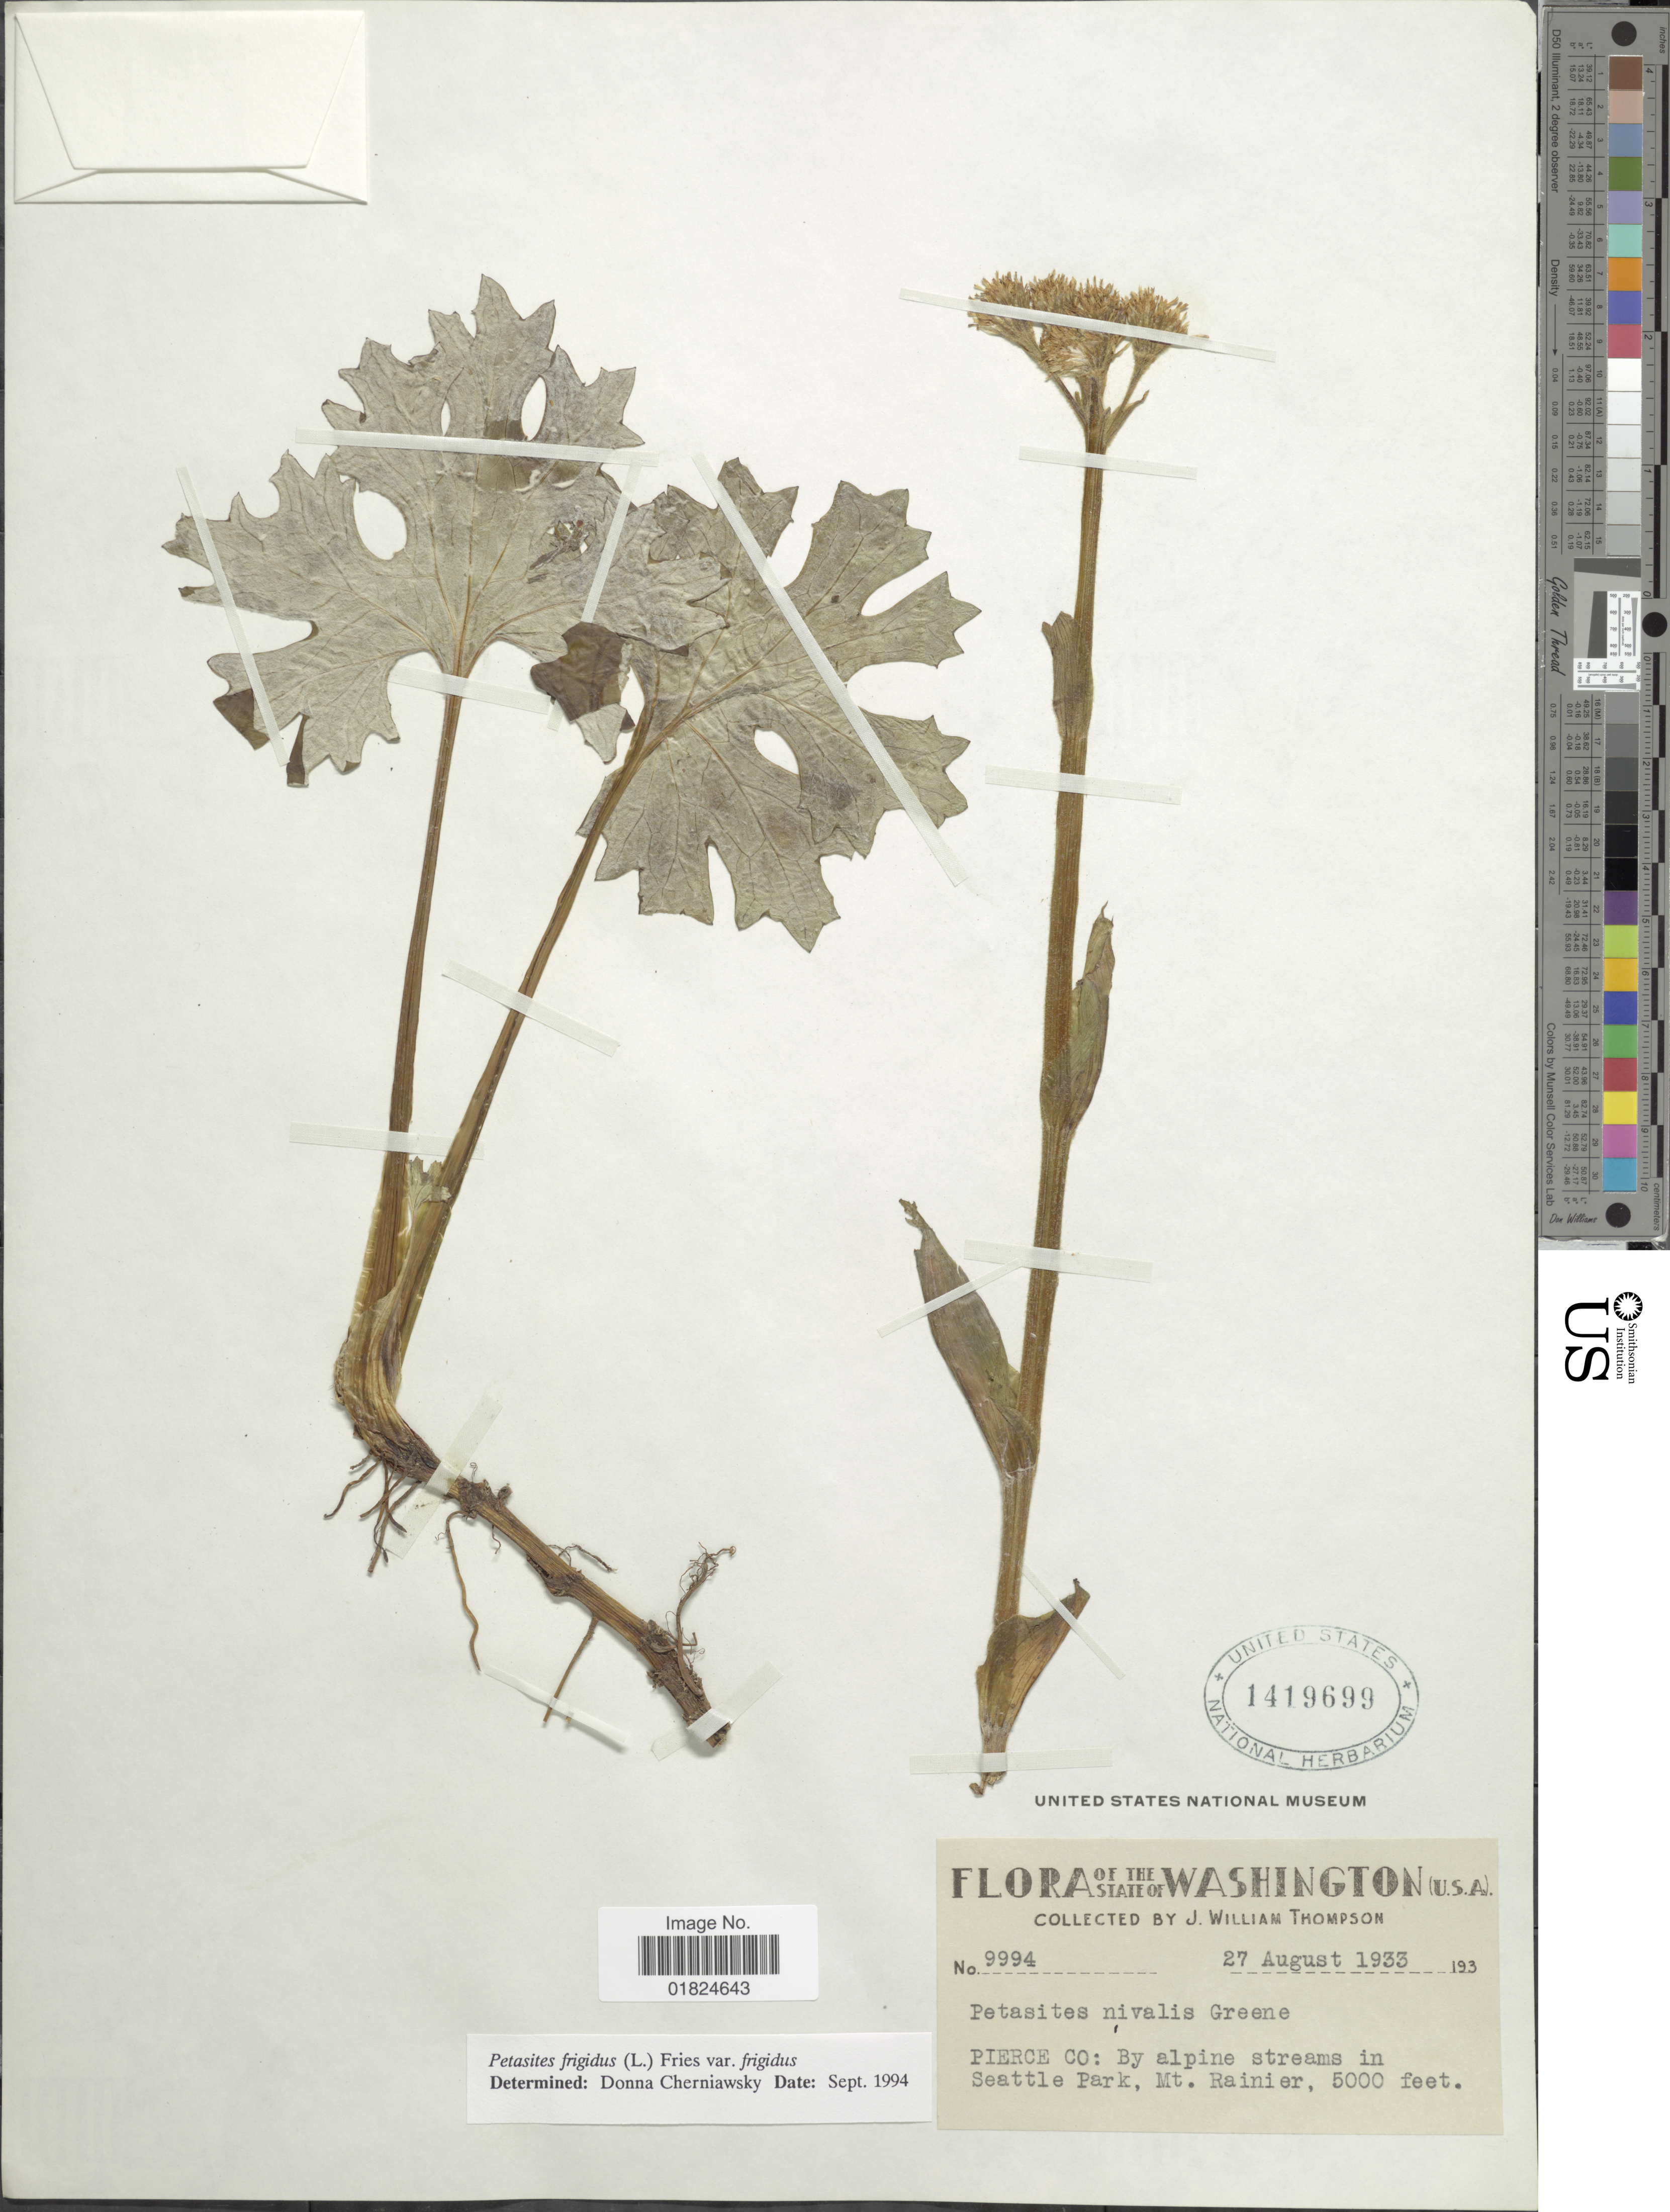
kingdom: Plantae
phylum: Tracheophyta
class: Magnoliopsida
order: Asterales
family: Asteraceae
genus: Petasites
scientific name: Petasites frigidus var. frigidus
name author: (L.) Fr.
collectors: J. W. Thompson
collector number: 9994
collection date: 1933-08-27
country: United States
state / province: Washington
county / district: Pierce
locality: State of Washington. (U. S. A.) Pierce Co: By alpine streams in Seattle Park, Mt. Rainier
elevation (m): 1524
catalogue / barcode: US 1419699